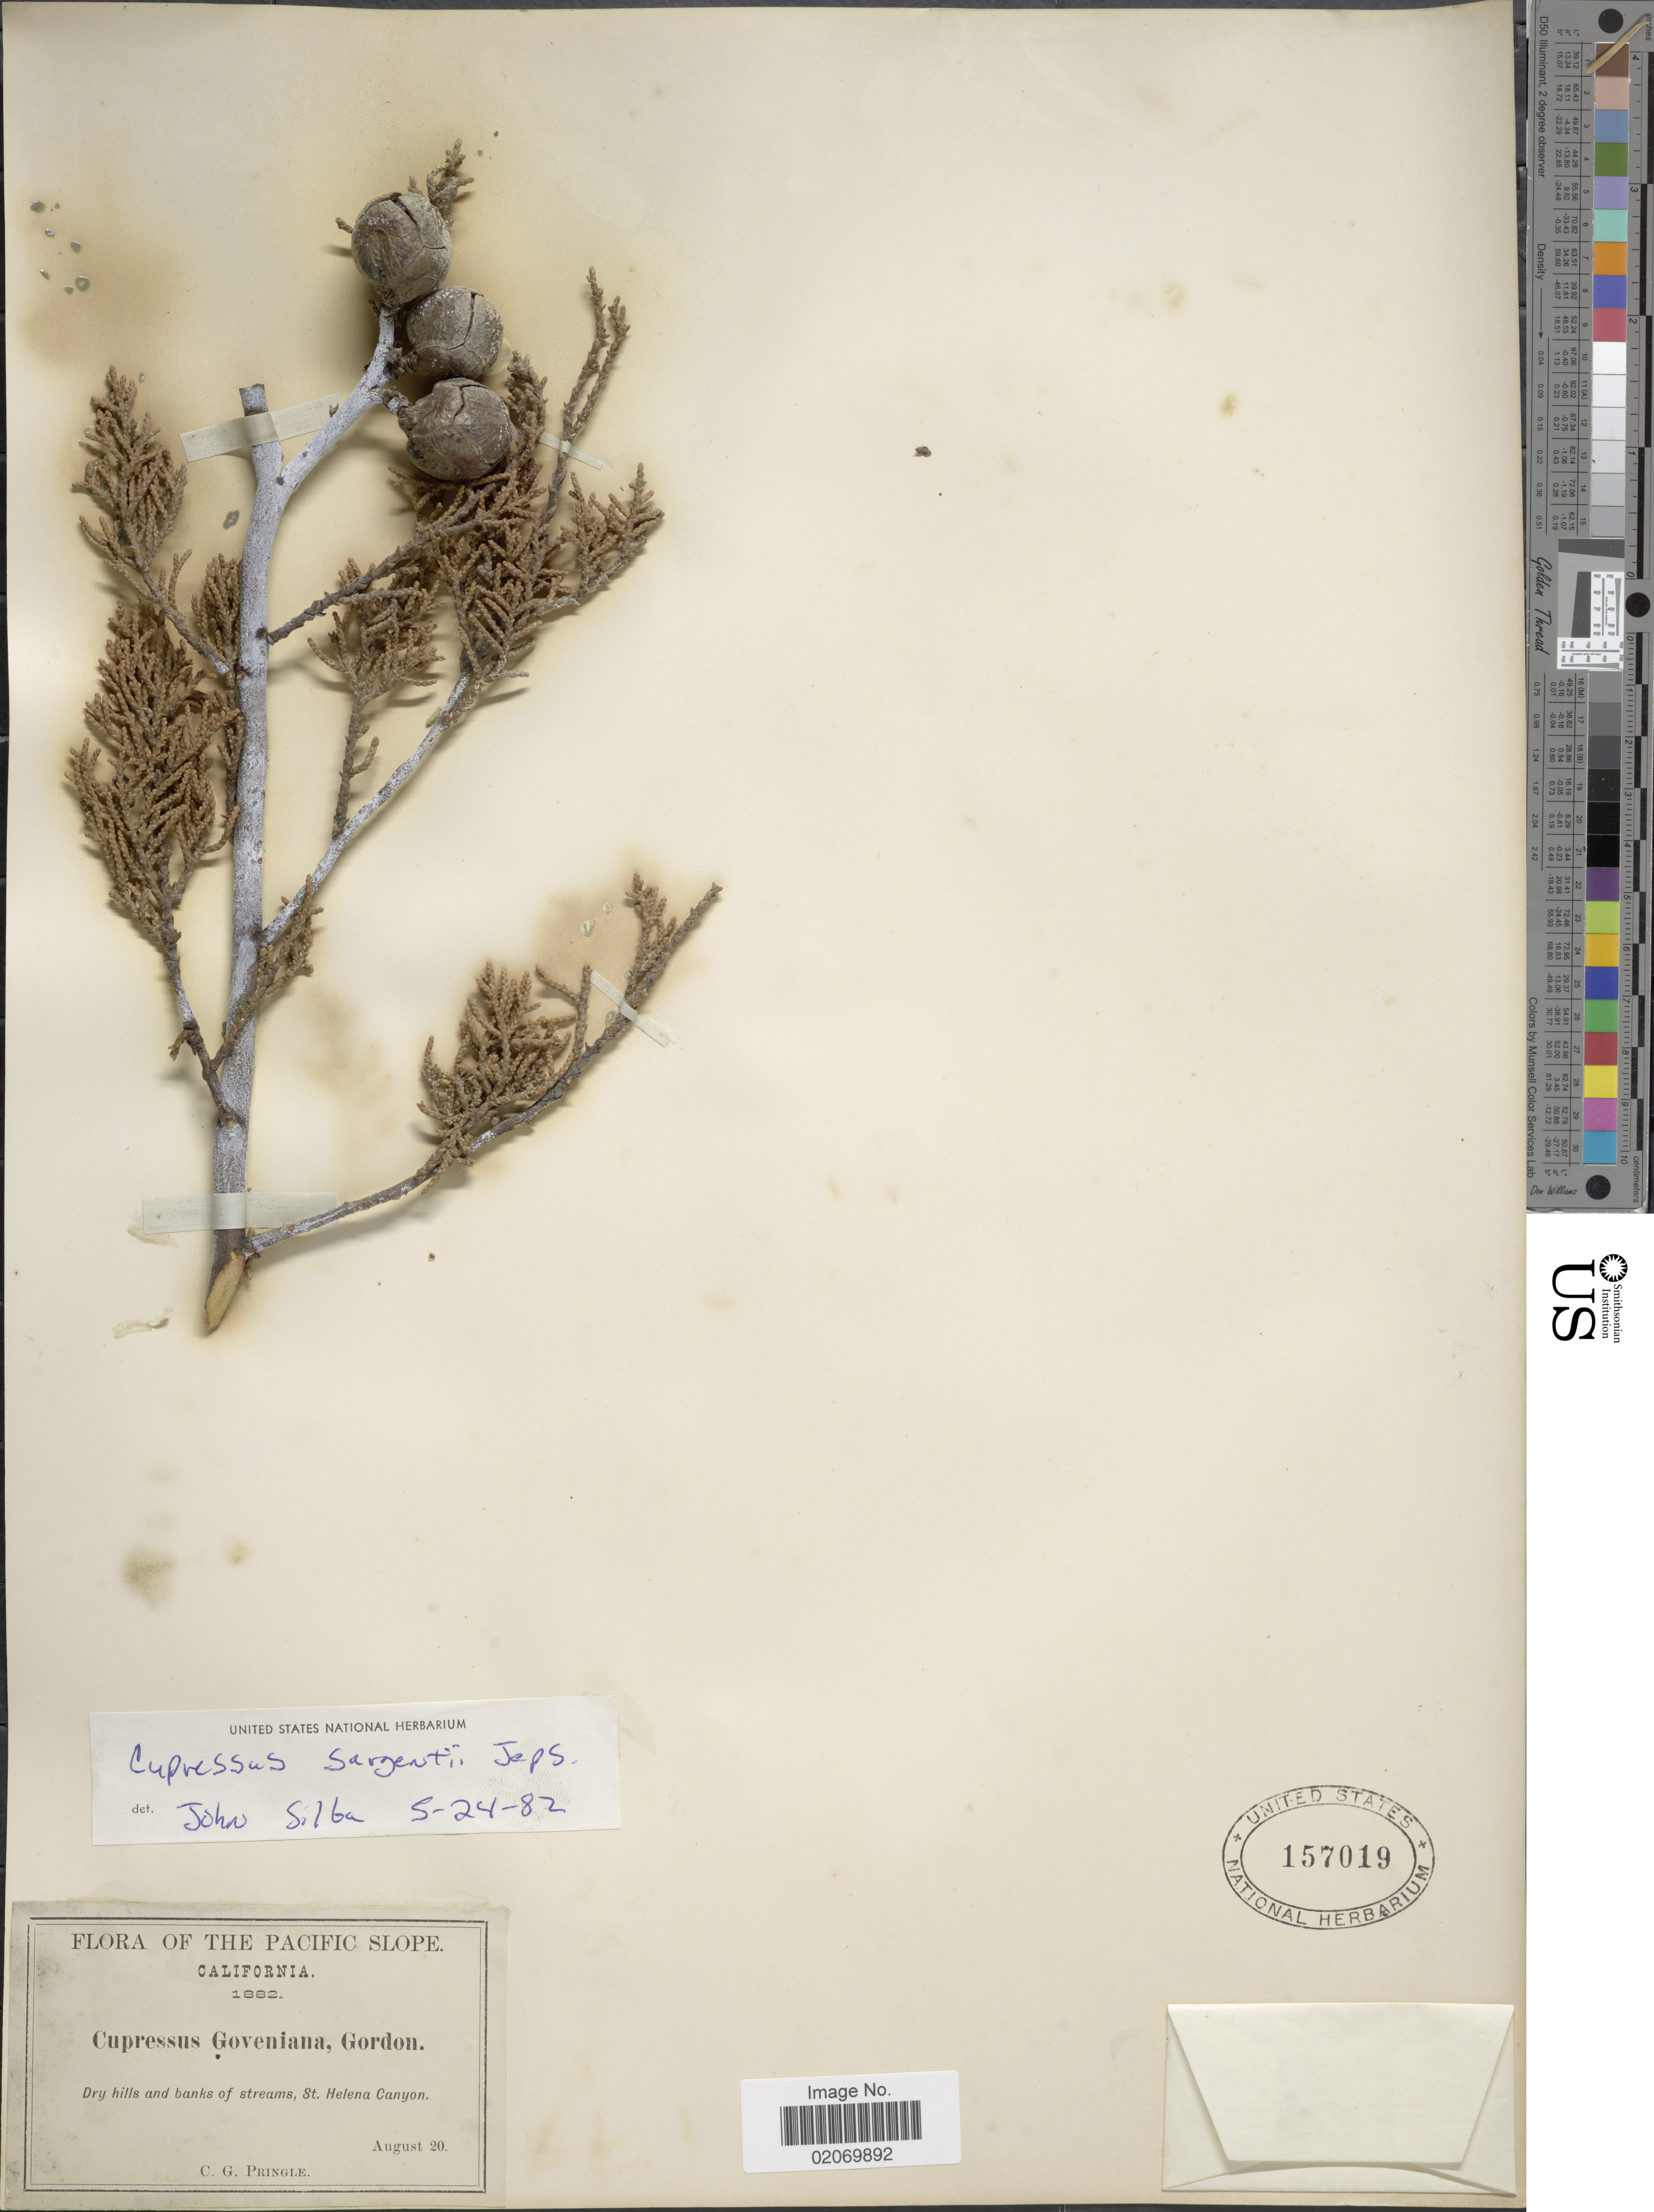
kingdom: Plantae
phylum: Tracheophyta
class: Pinopsida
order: Pinales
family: Cupressaceae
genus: Hesperocyparis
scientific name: Hesperocyparis sargentii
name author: (Jeps.) Bartel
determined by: (US) Smithsonian Institution - National Museum of Natural History - Department of Botany (UNITED STATES)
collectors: C. G. Pringle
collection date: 1882-08-20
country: United States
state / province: California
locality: The Pacific Slope, St. Helena Canyon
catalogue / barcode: US 157019